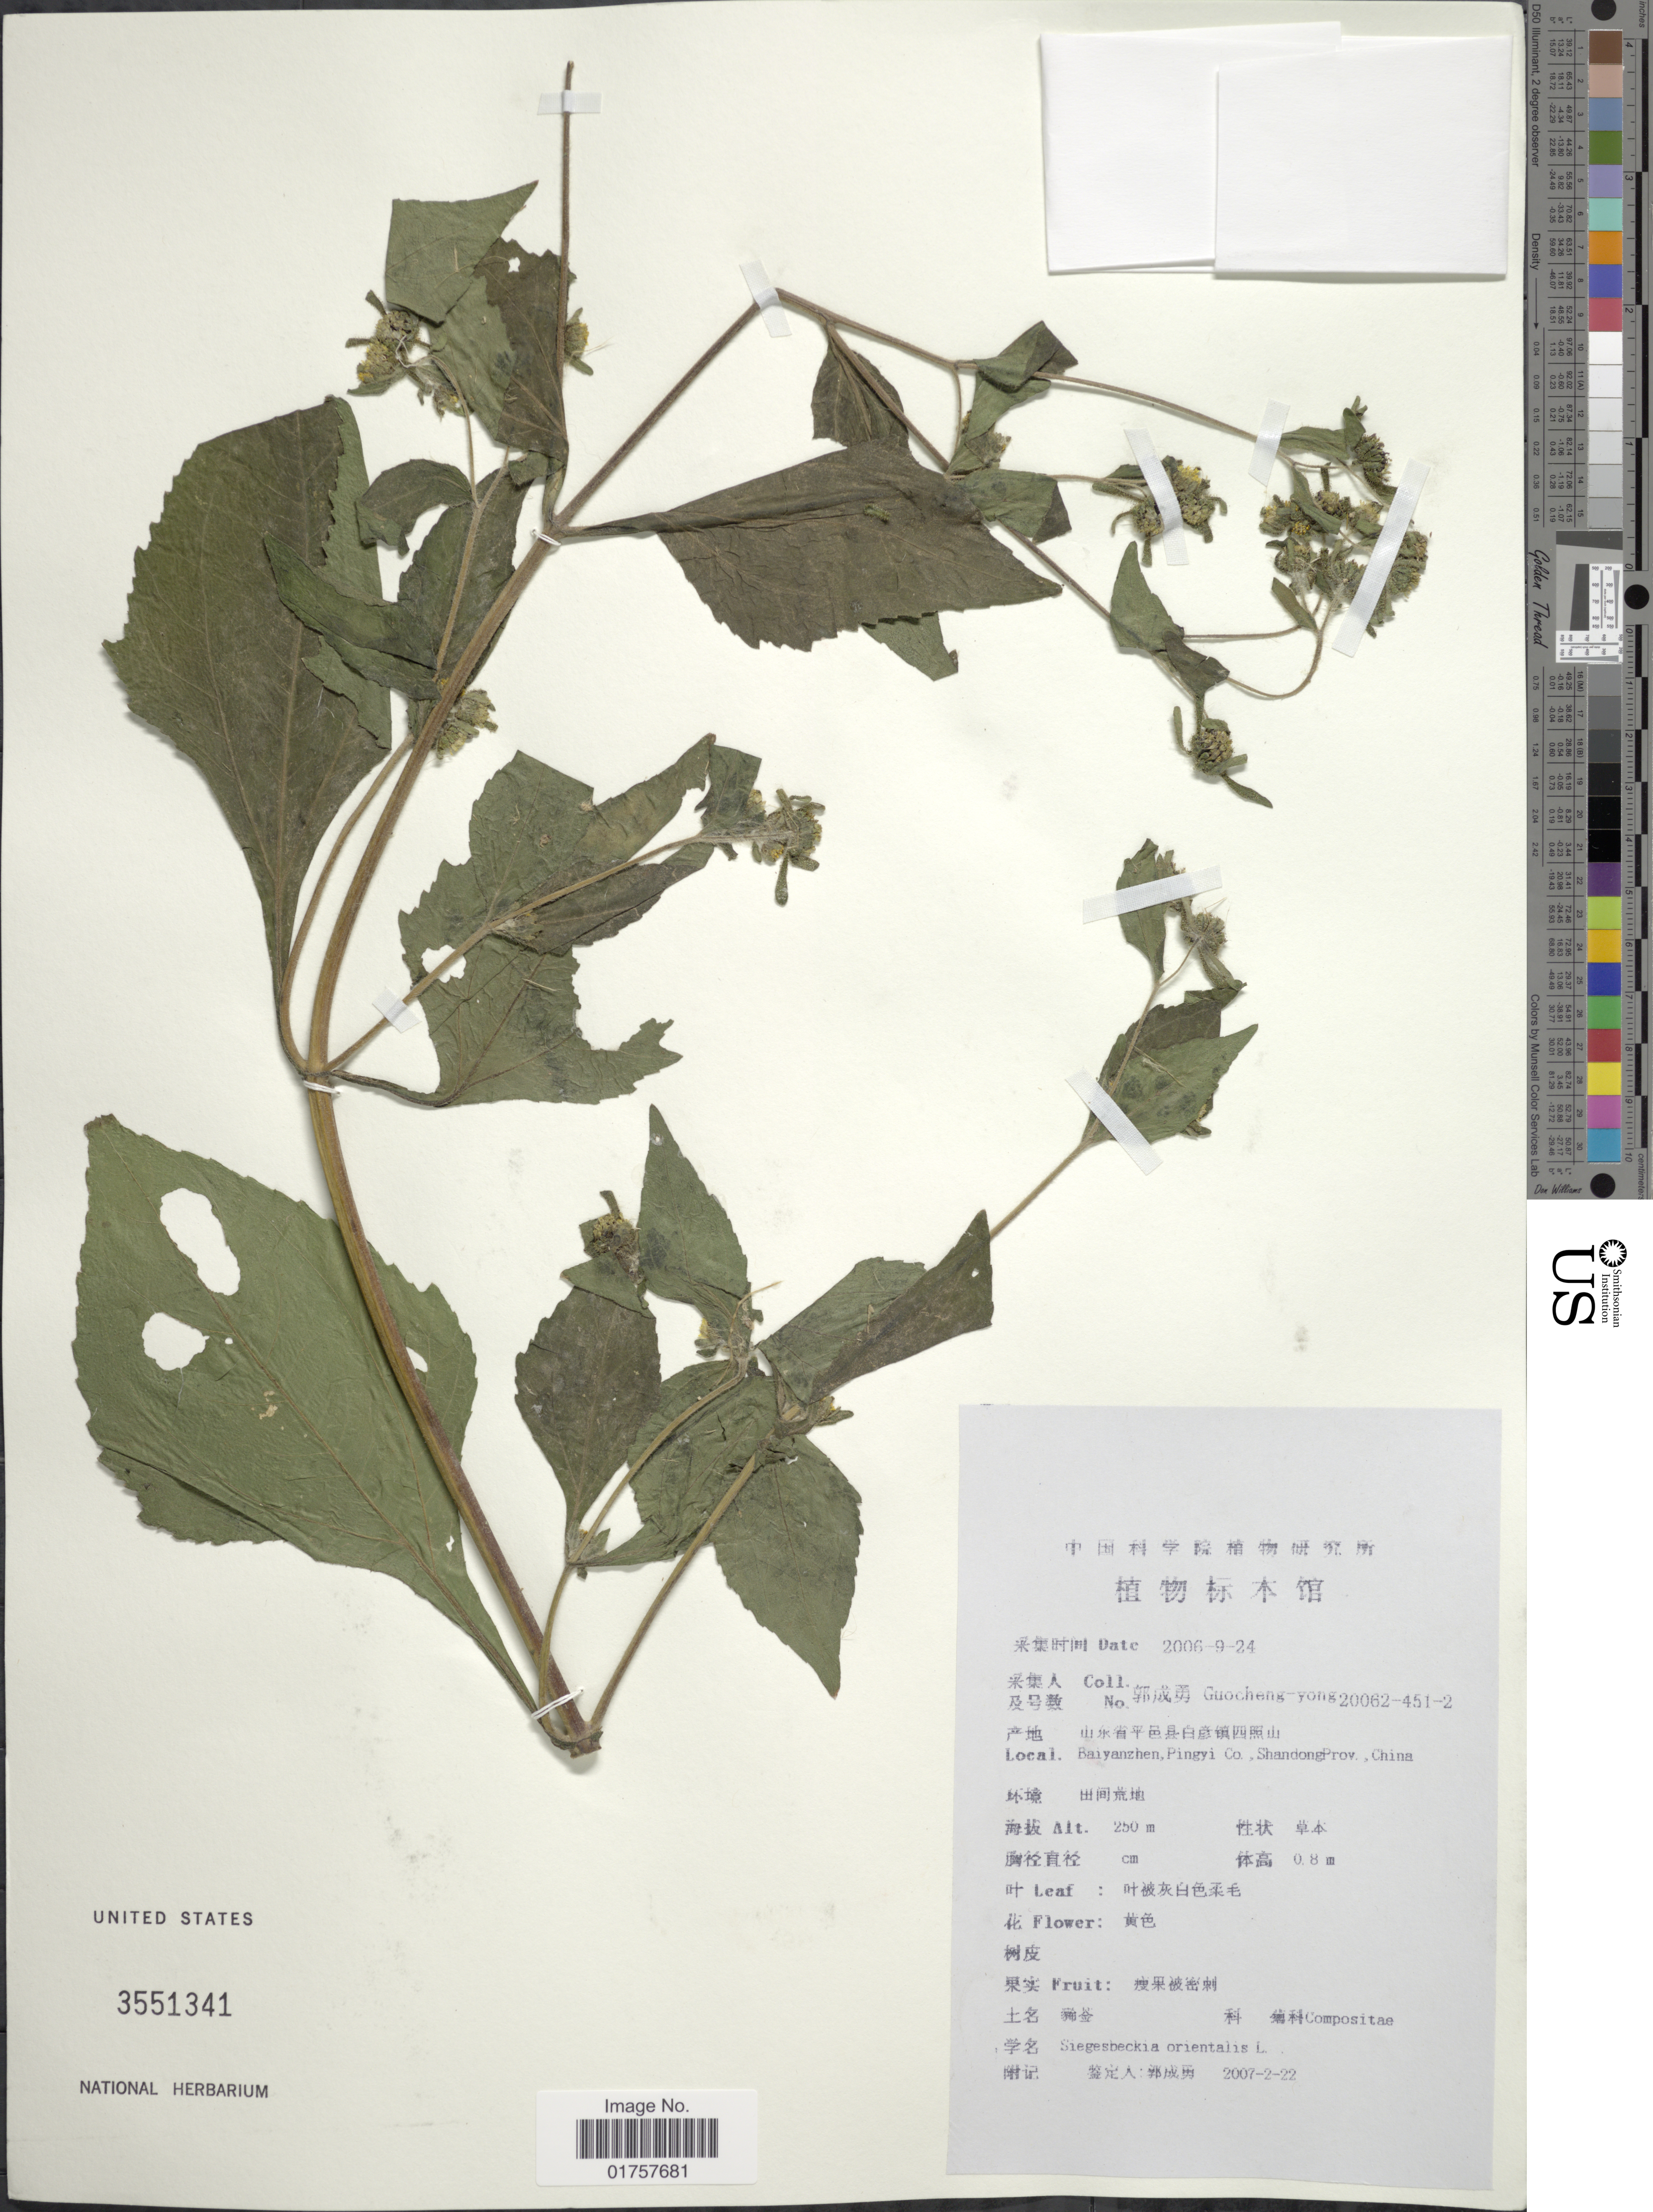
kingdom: Plantae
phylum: Tracheophyta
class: Magnoliopsida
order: Asterales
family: Asteraceae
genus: Sigesbeckia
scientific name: Sigesbeckia orientalis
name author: L.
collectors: Guo cheng-yong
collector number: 20062-451-2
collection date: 2007-02-22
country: China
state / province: Shandong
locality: Baiyanzhen, Pingyi Co.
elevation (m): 250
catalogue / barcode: US 3551341